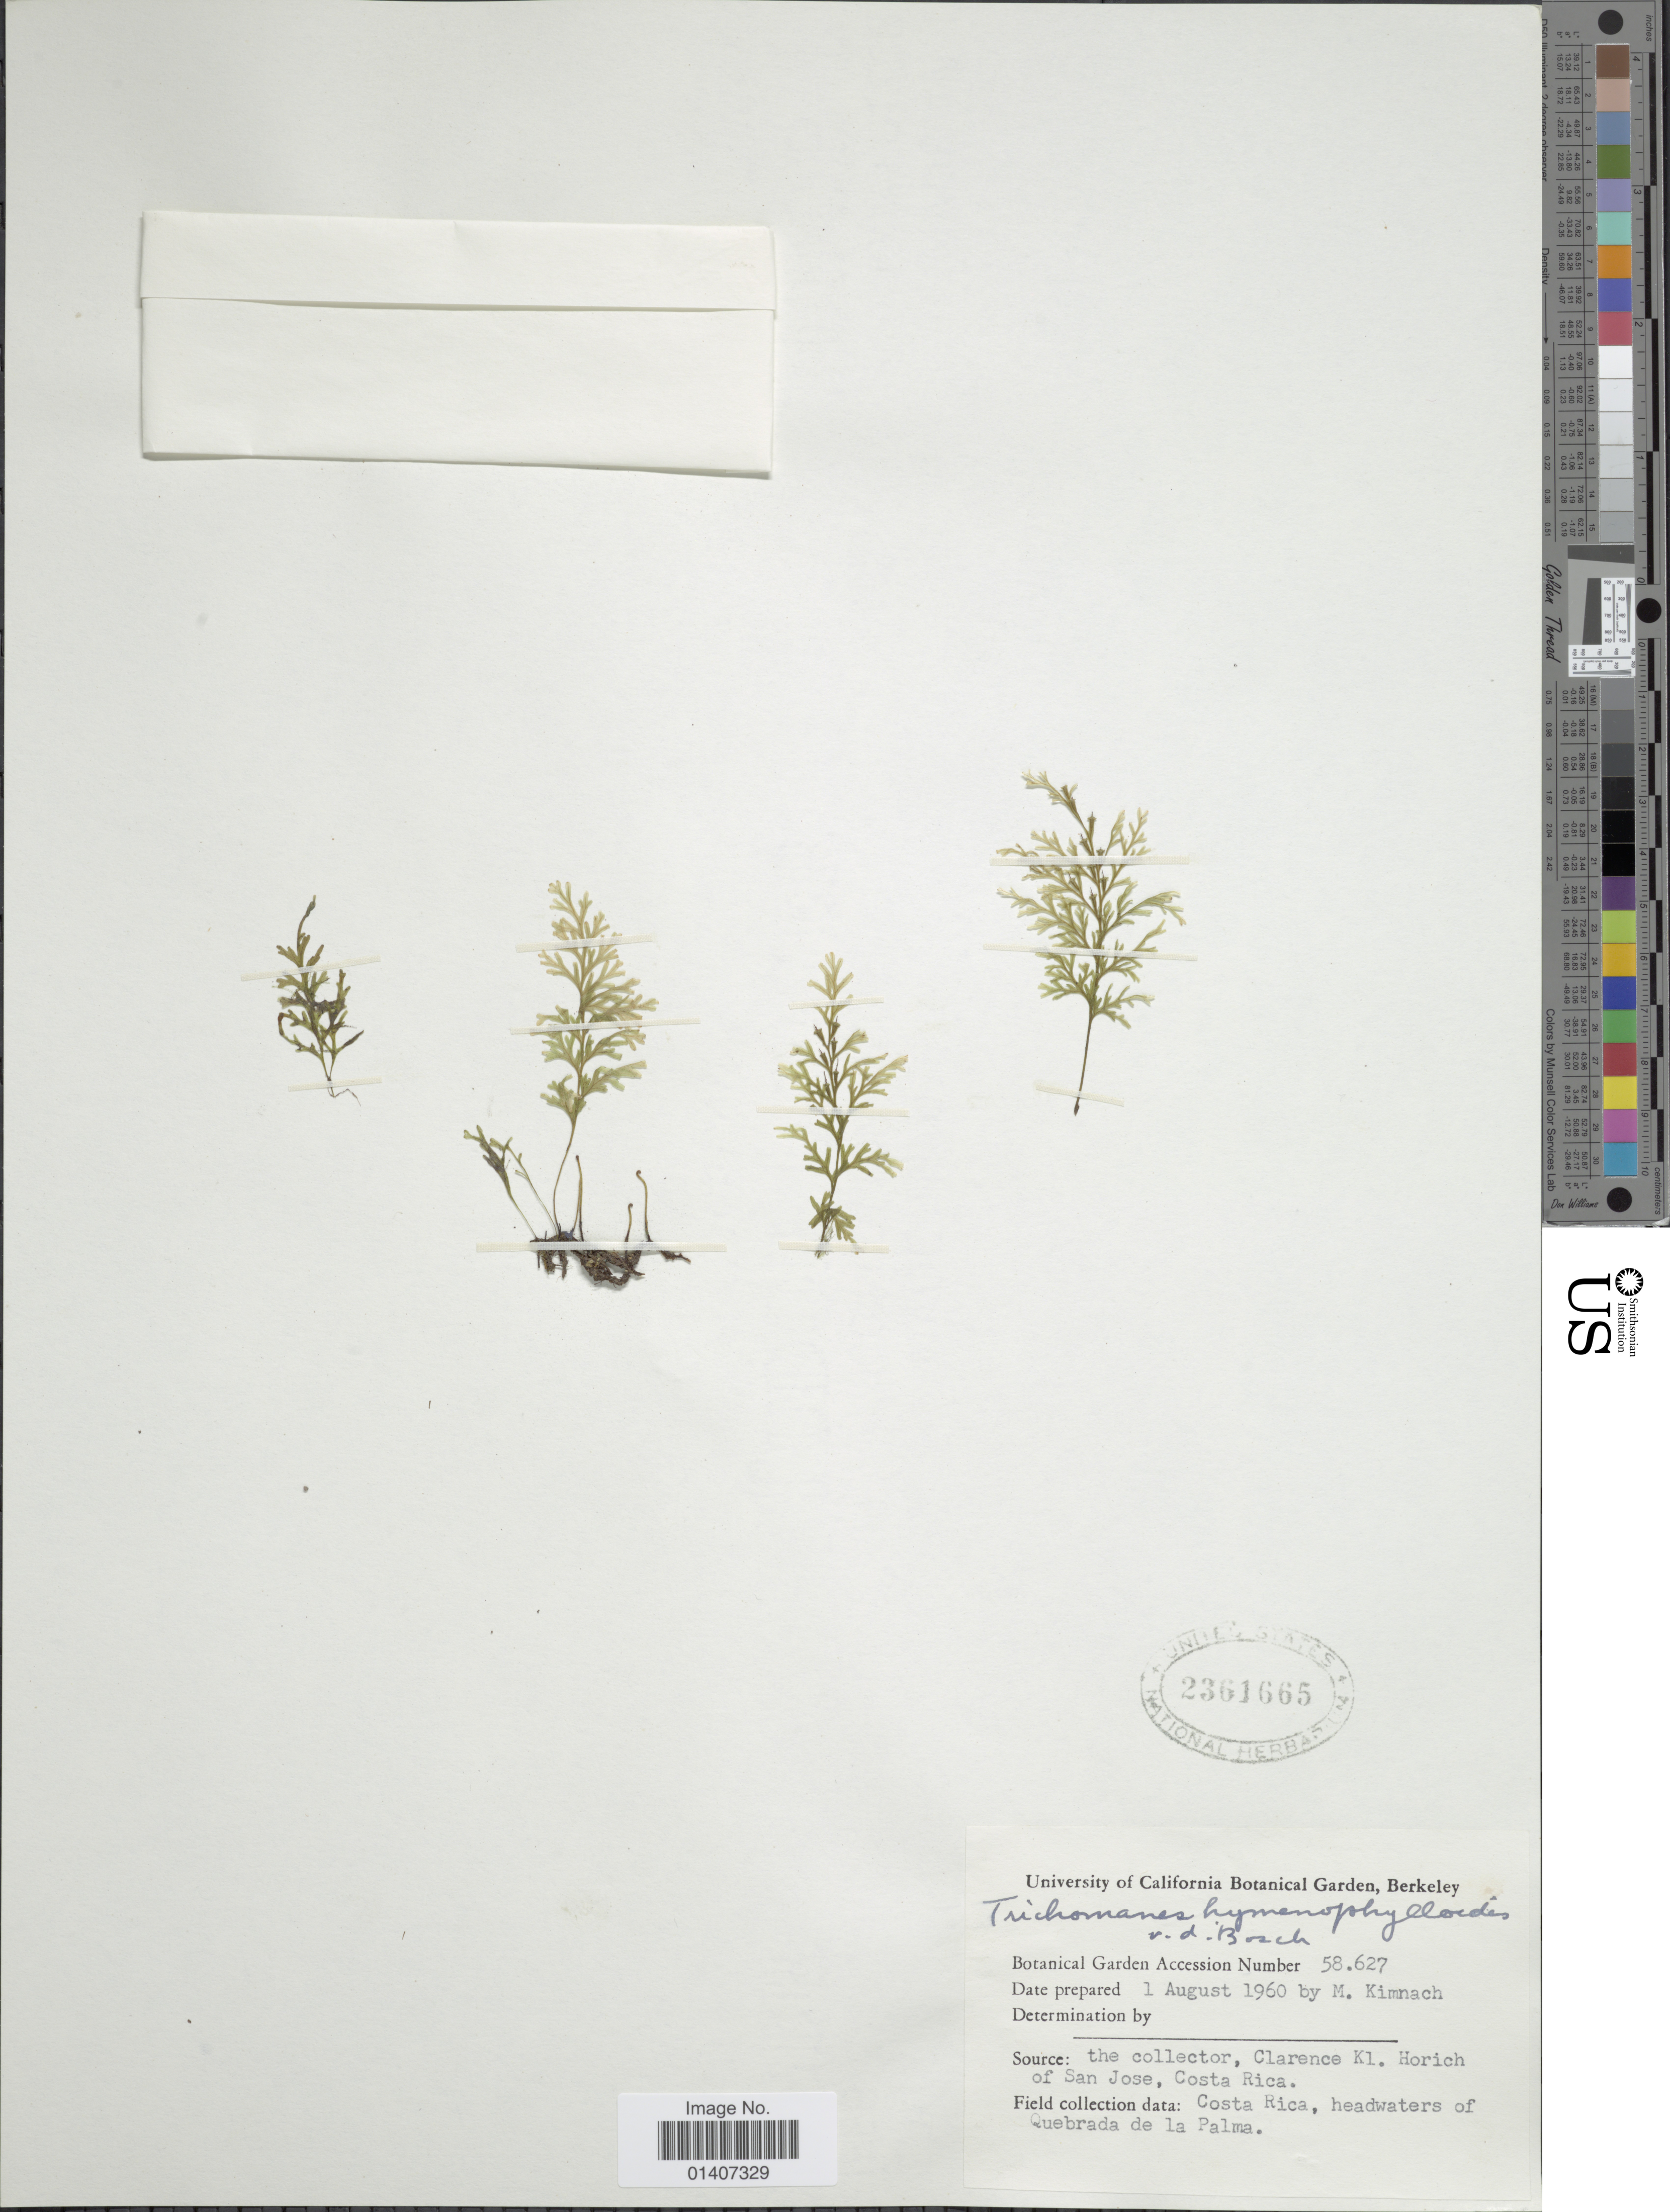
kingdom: Plantae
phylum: Tracheophyta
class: Polypodiopsida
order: Hymenophyllales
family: Hymenophyllaceae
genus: Trichomanes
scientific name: Trichomanes hymenophylloides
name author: Bosch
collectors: C. K. Horich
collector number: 58627?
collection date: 1960-08-01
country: Costa Rica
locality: Costa Rica, headwaters of Quebrada de la Palma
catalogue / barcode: US 2361665